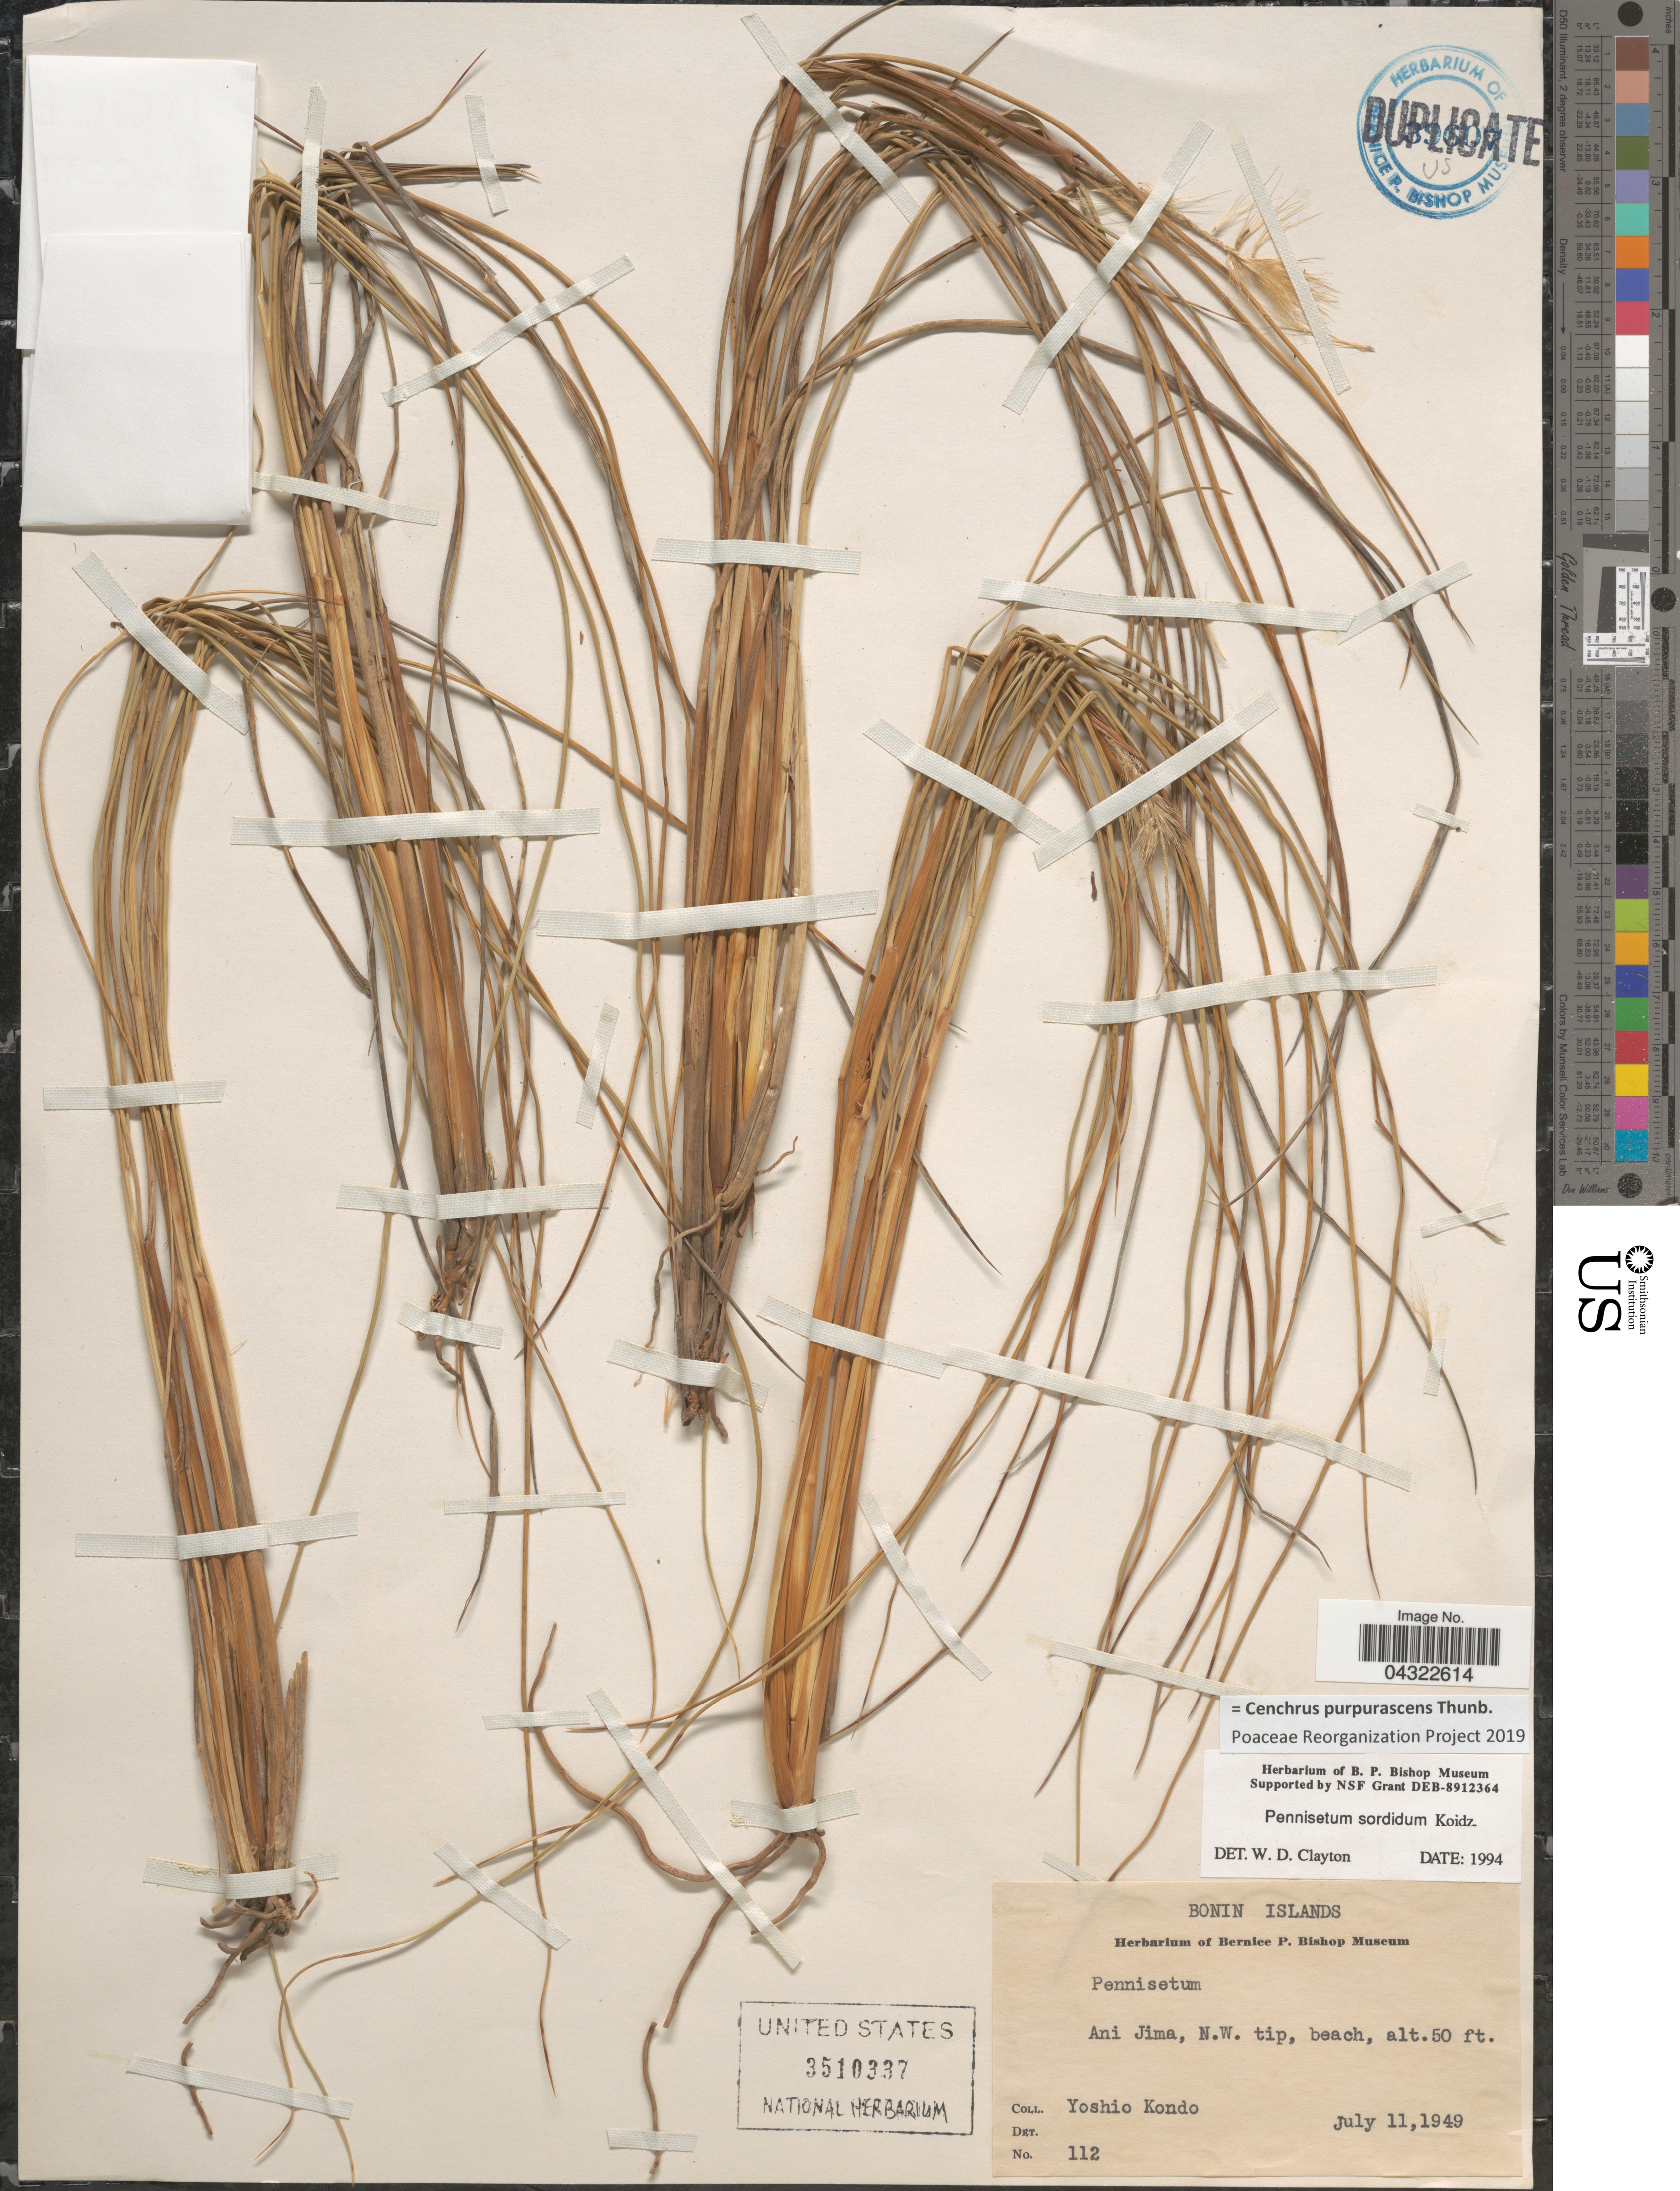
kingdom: Plantae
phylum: Tracheophyta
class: Liliopsida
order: Poales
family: Poaceae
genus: Cenchrus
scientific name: Cenchrus purpurascens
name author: Thunb.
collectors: Y. Kondo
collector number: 112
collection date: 1949-07-11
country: Japan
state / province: Tokyo, Federal City of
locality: Bonin Islands. Ani Jima, N.W. tip, beach.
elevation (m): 15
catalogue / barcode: US 3510337